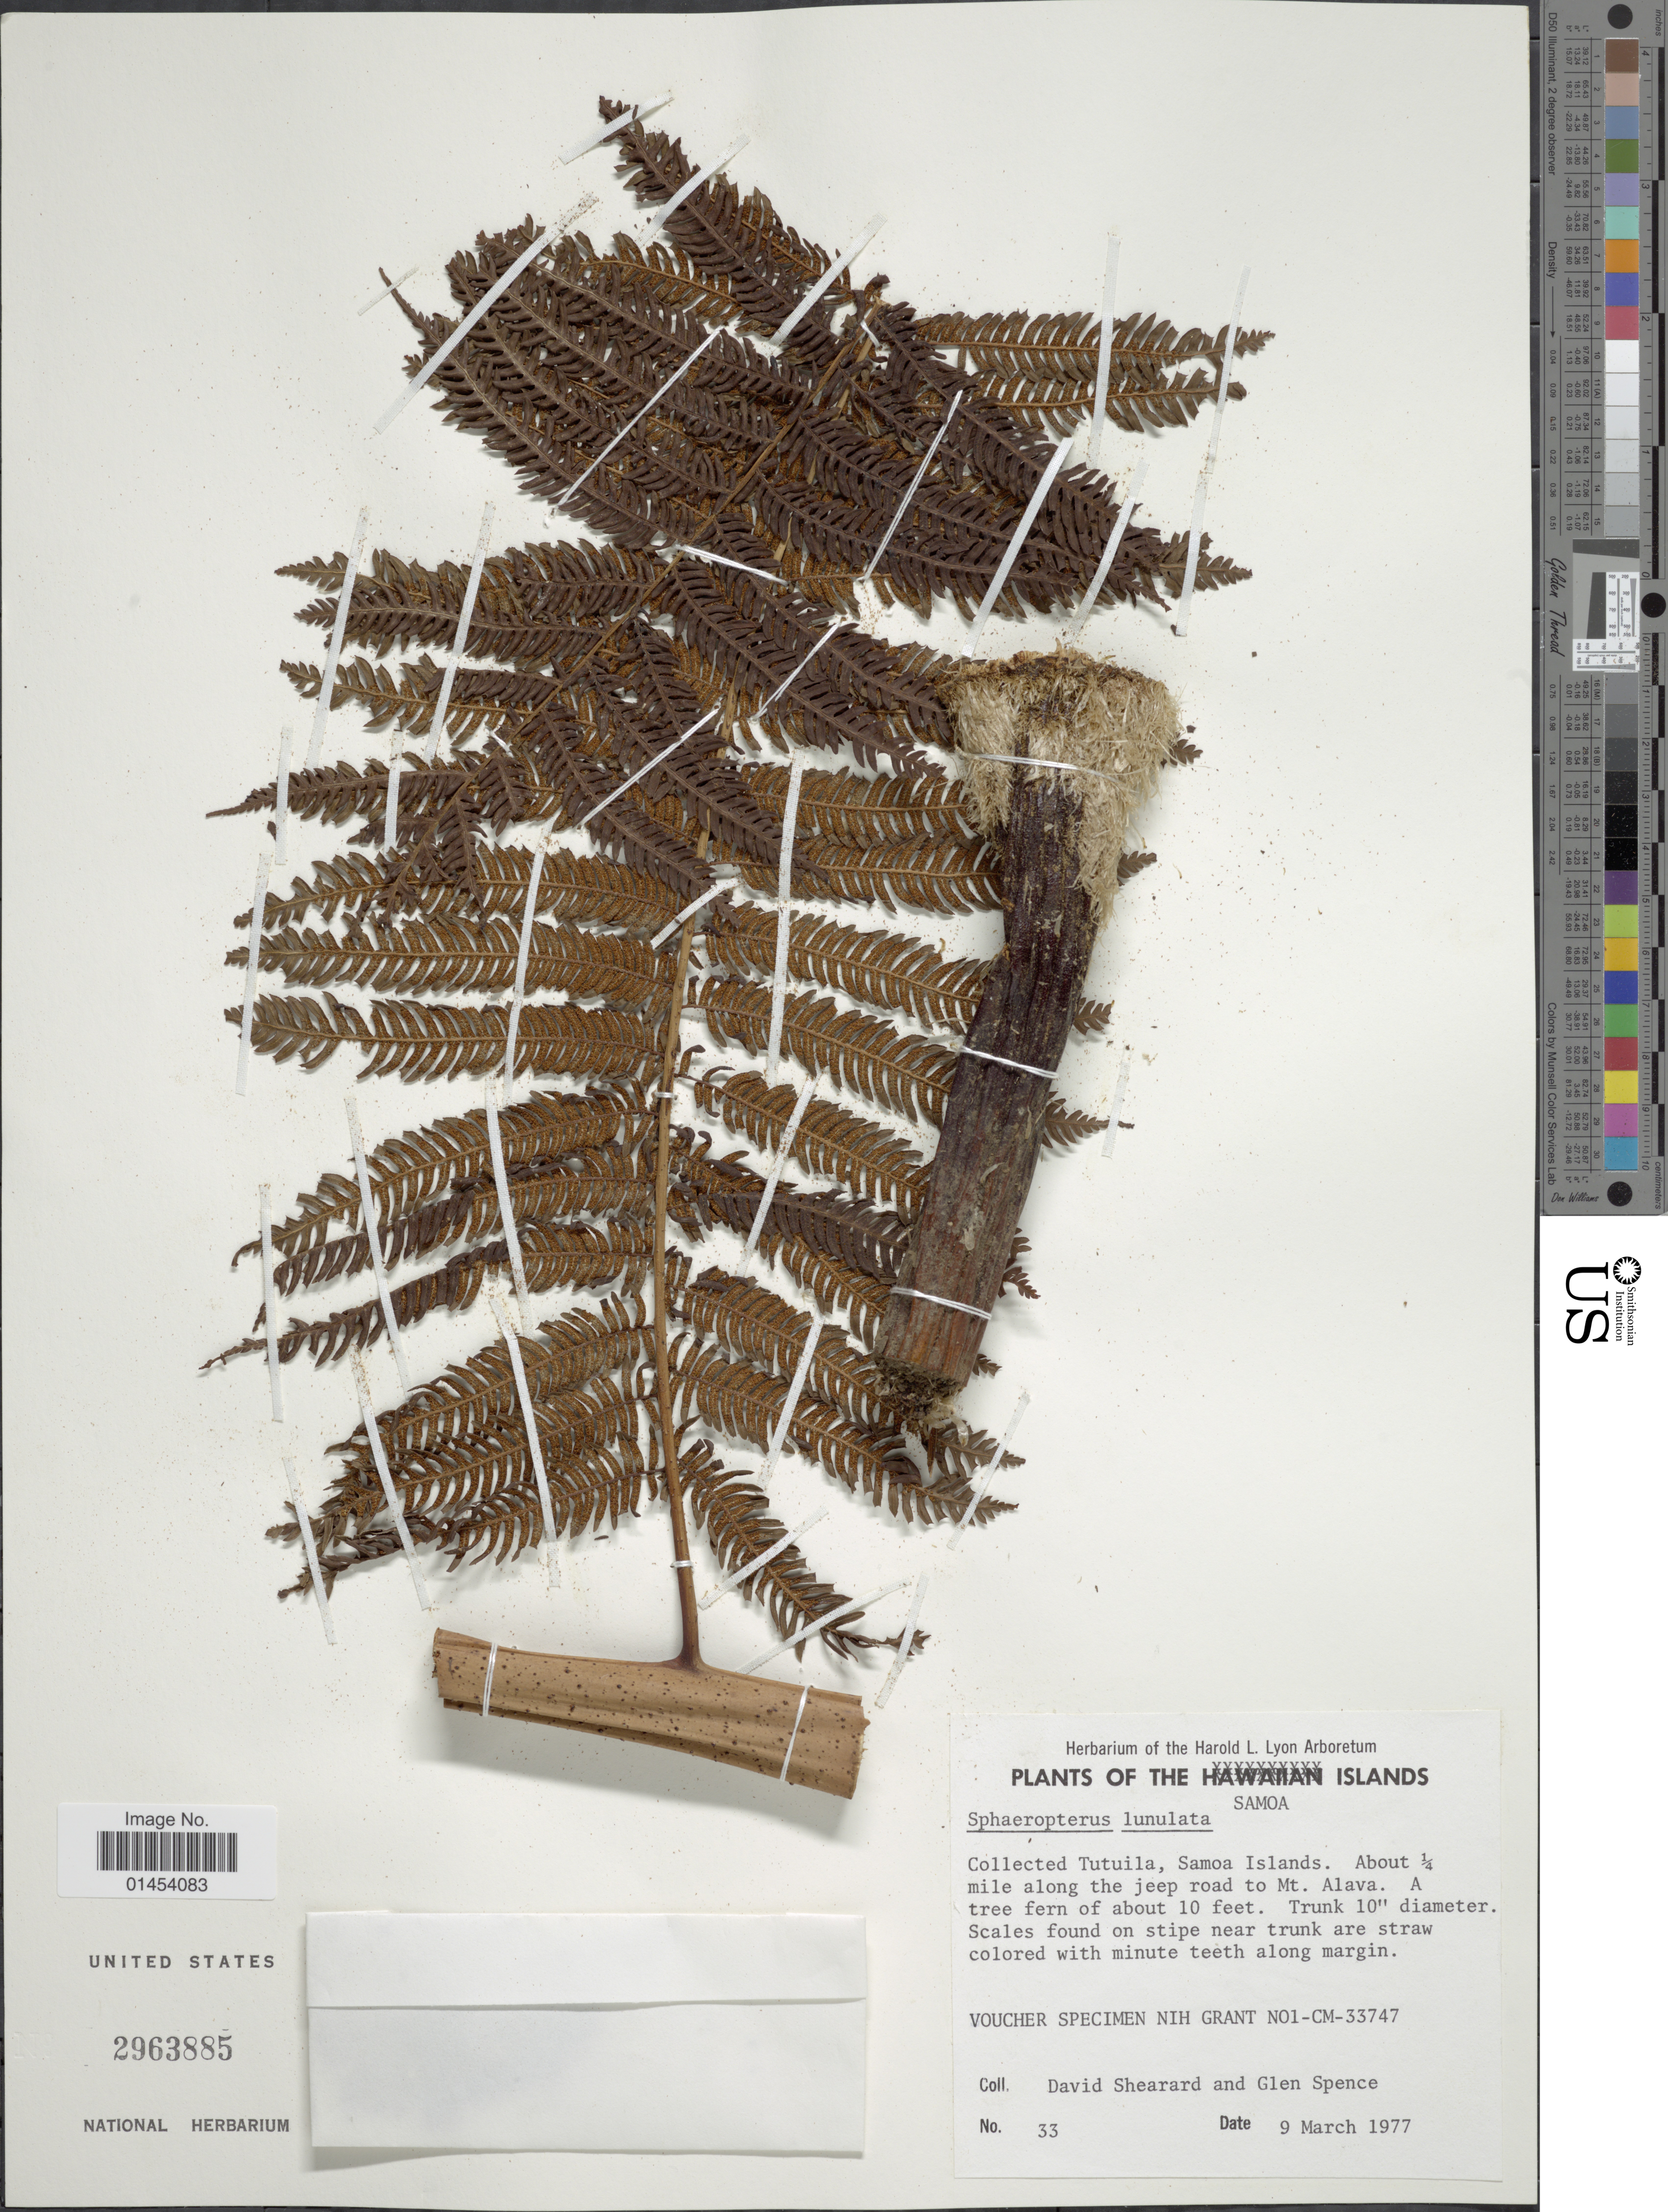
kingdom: Plantae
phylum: Tracheophyta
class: Polypodiopsida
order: Cyatheales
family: Cyatheaceae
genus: Cyathea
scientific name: Cyathea lunulata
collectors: D. Shearard & G. Spence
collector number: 33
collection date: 1977-03-09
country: American Samoa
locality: Tutuila, Samoa Islands. About ¼ mile along the jeep road to Mt. Alava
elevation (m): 3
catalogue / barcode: US 2963885